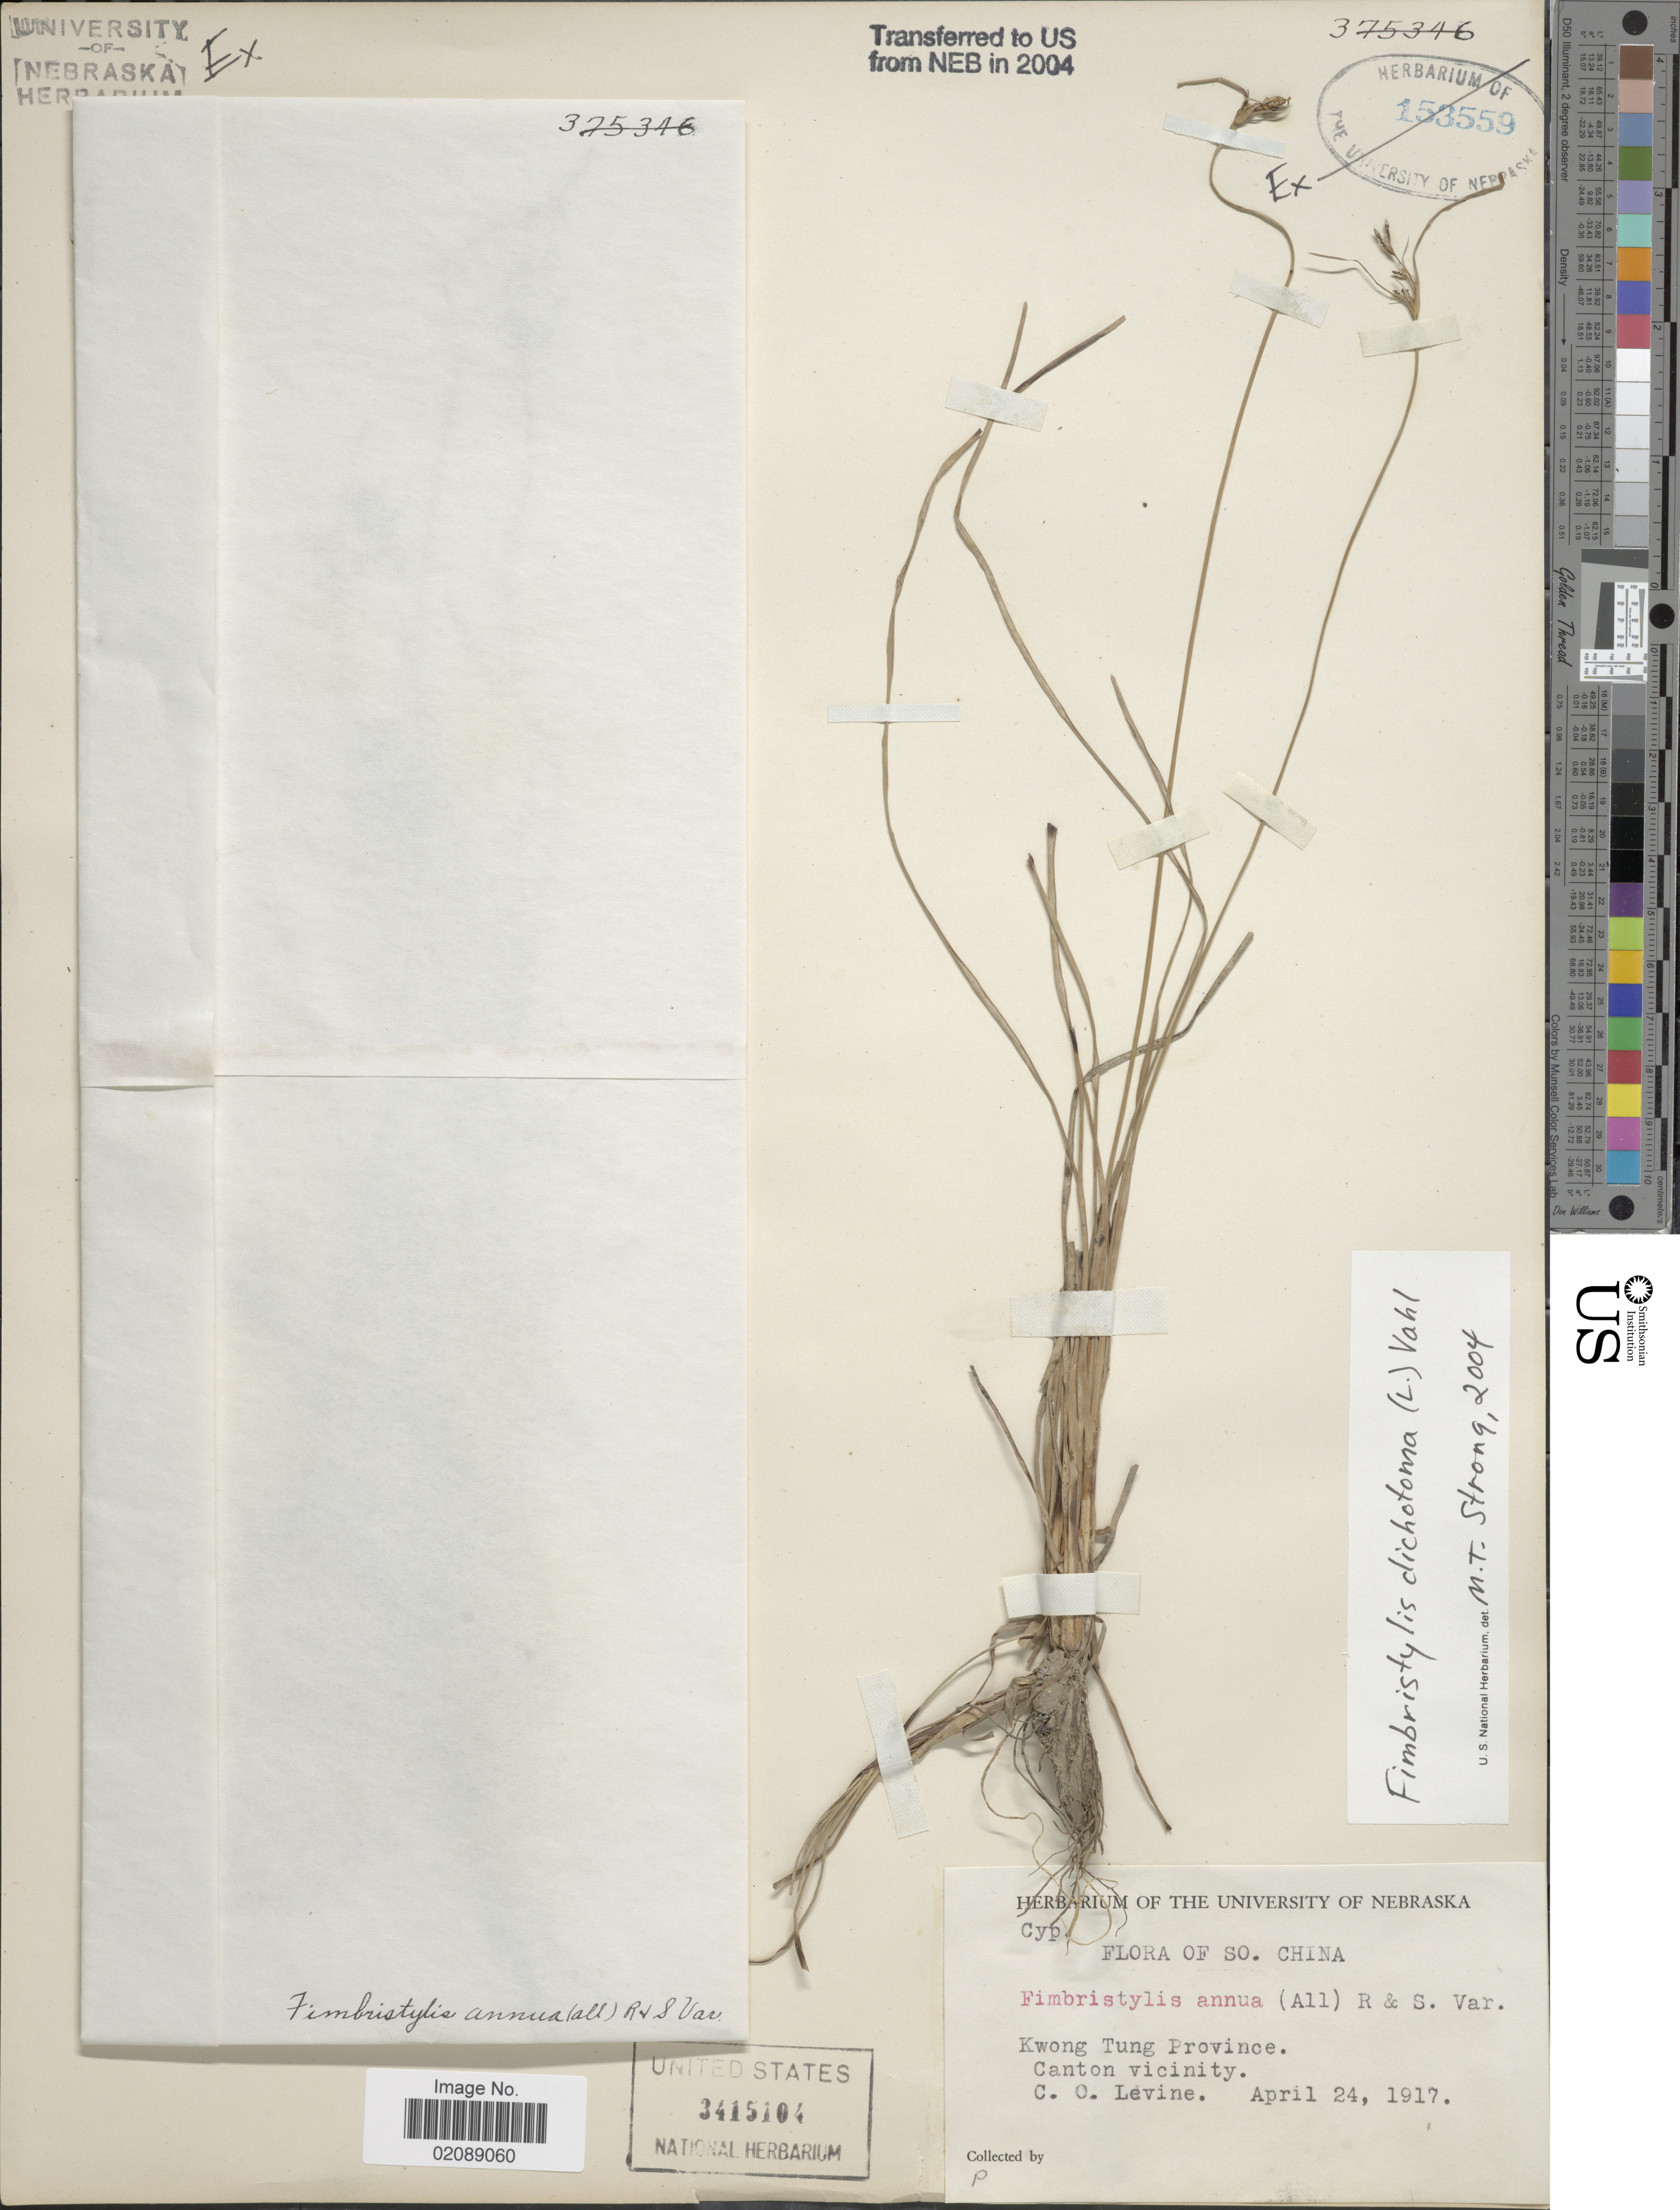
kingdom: Plantae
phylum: Tracheophyta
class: Liliopsida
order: Poales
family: Cyperaceae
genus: Fimbristylis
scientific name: Fimbristylis dichotoma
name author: (L.) Vahl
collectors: C. O. Levine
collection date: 1917-04-24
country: China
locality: SO. China, Kwong Tung Province. Canton vicinity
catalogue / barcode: US 3415104